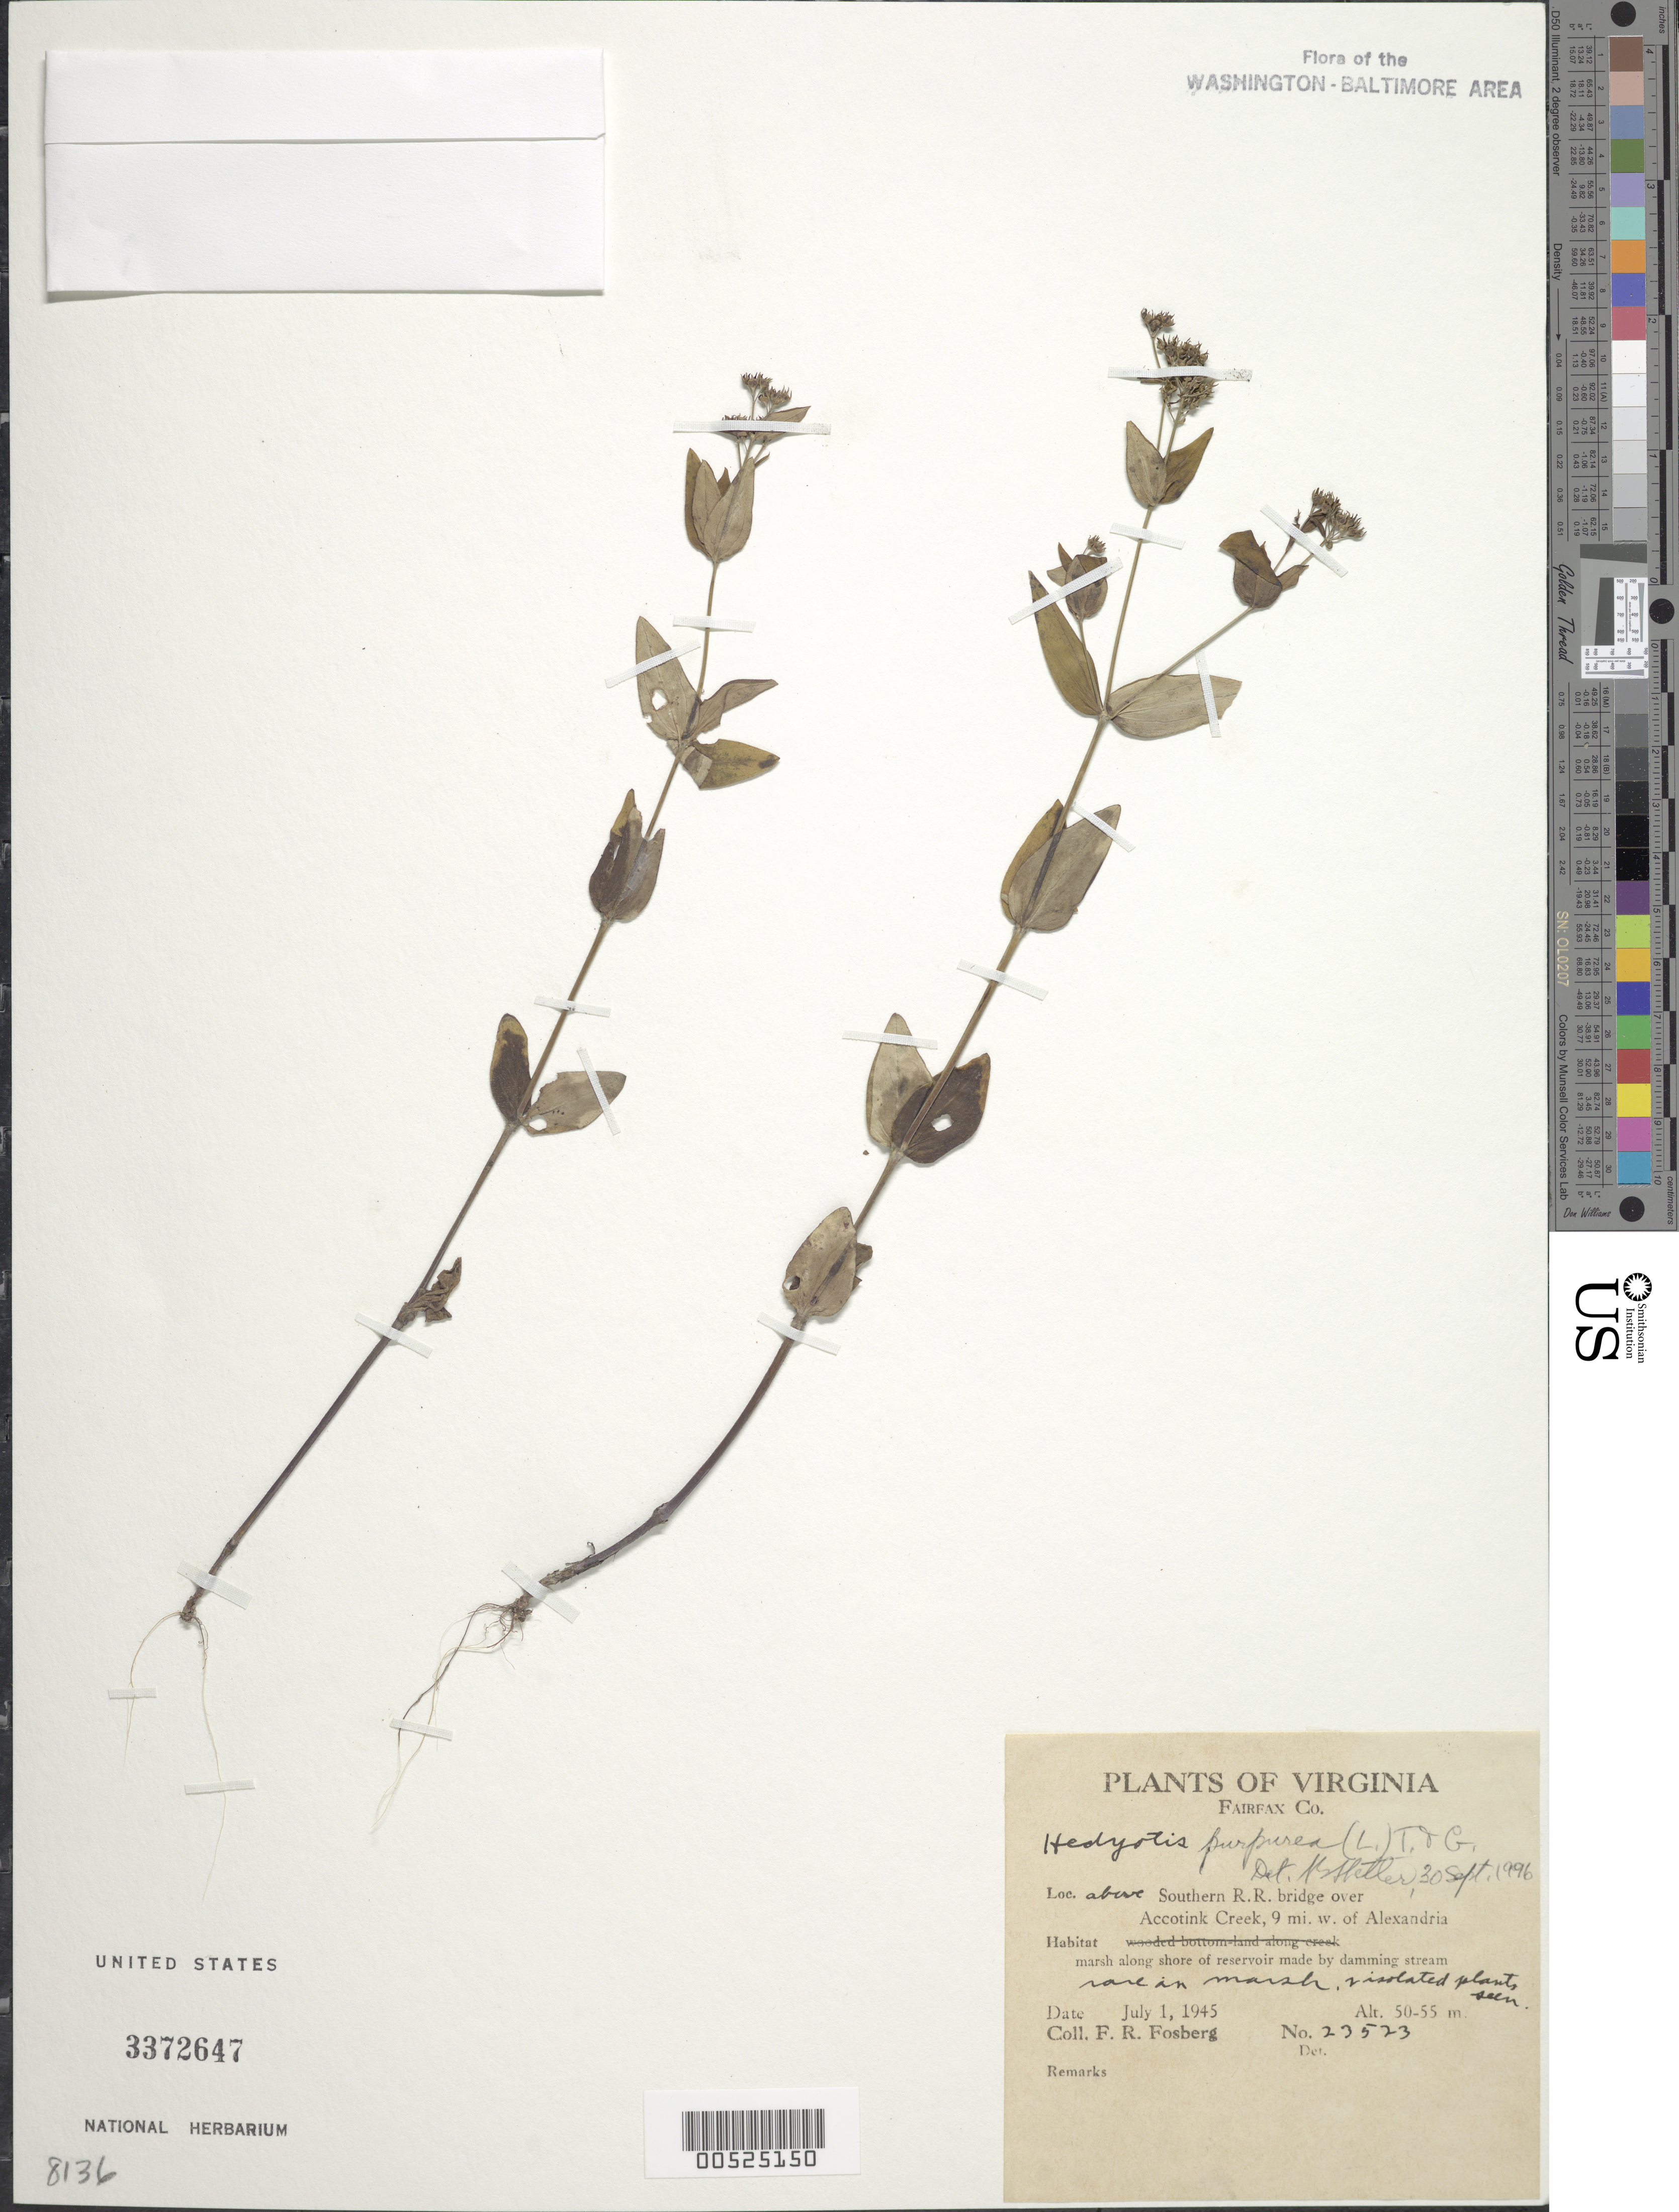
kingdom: Plantae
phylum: Tracheophyta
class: Magnoliopsida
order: Gentianales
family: Rubiaceae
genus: Houstonia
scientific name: Houstonia purpurea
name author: L.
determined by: Shetler, Stanwyn G., (US), NMNH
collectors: F. R. Fosberg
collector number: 23523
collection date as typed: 01 Jul 1945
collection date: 1945-07-01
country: United States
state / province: Virginia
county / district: Fairfax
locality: Above Southern R.R. Bridge over Accotink Creek, 9 mi. W of Alexandria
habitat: Marsh along shore of reservoir made by damming stream, rare in marsh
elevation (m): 50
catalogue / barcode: US 3372647